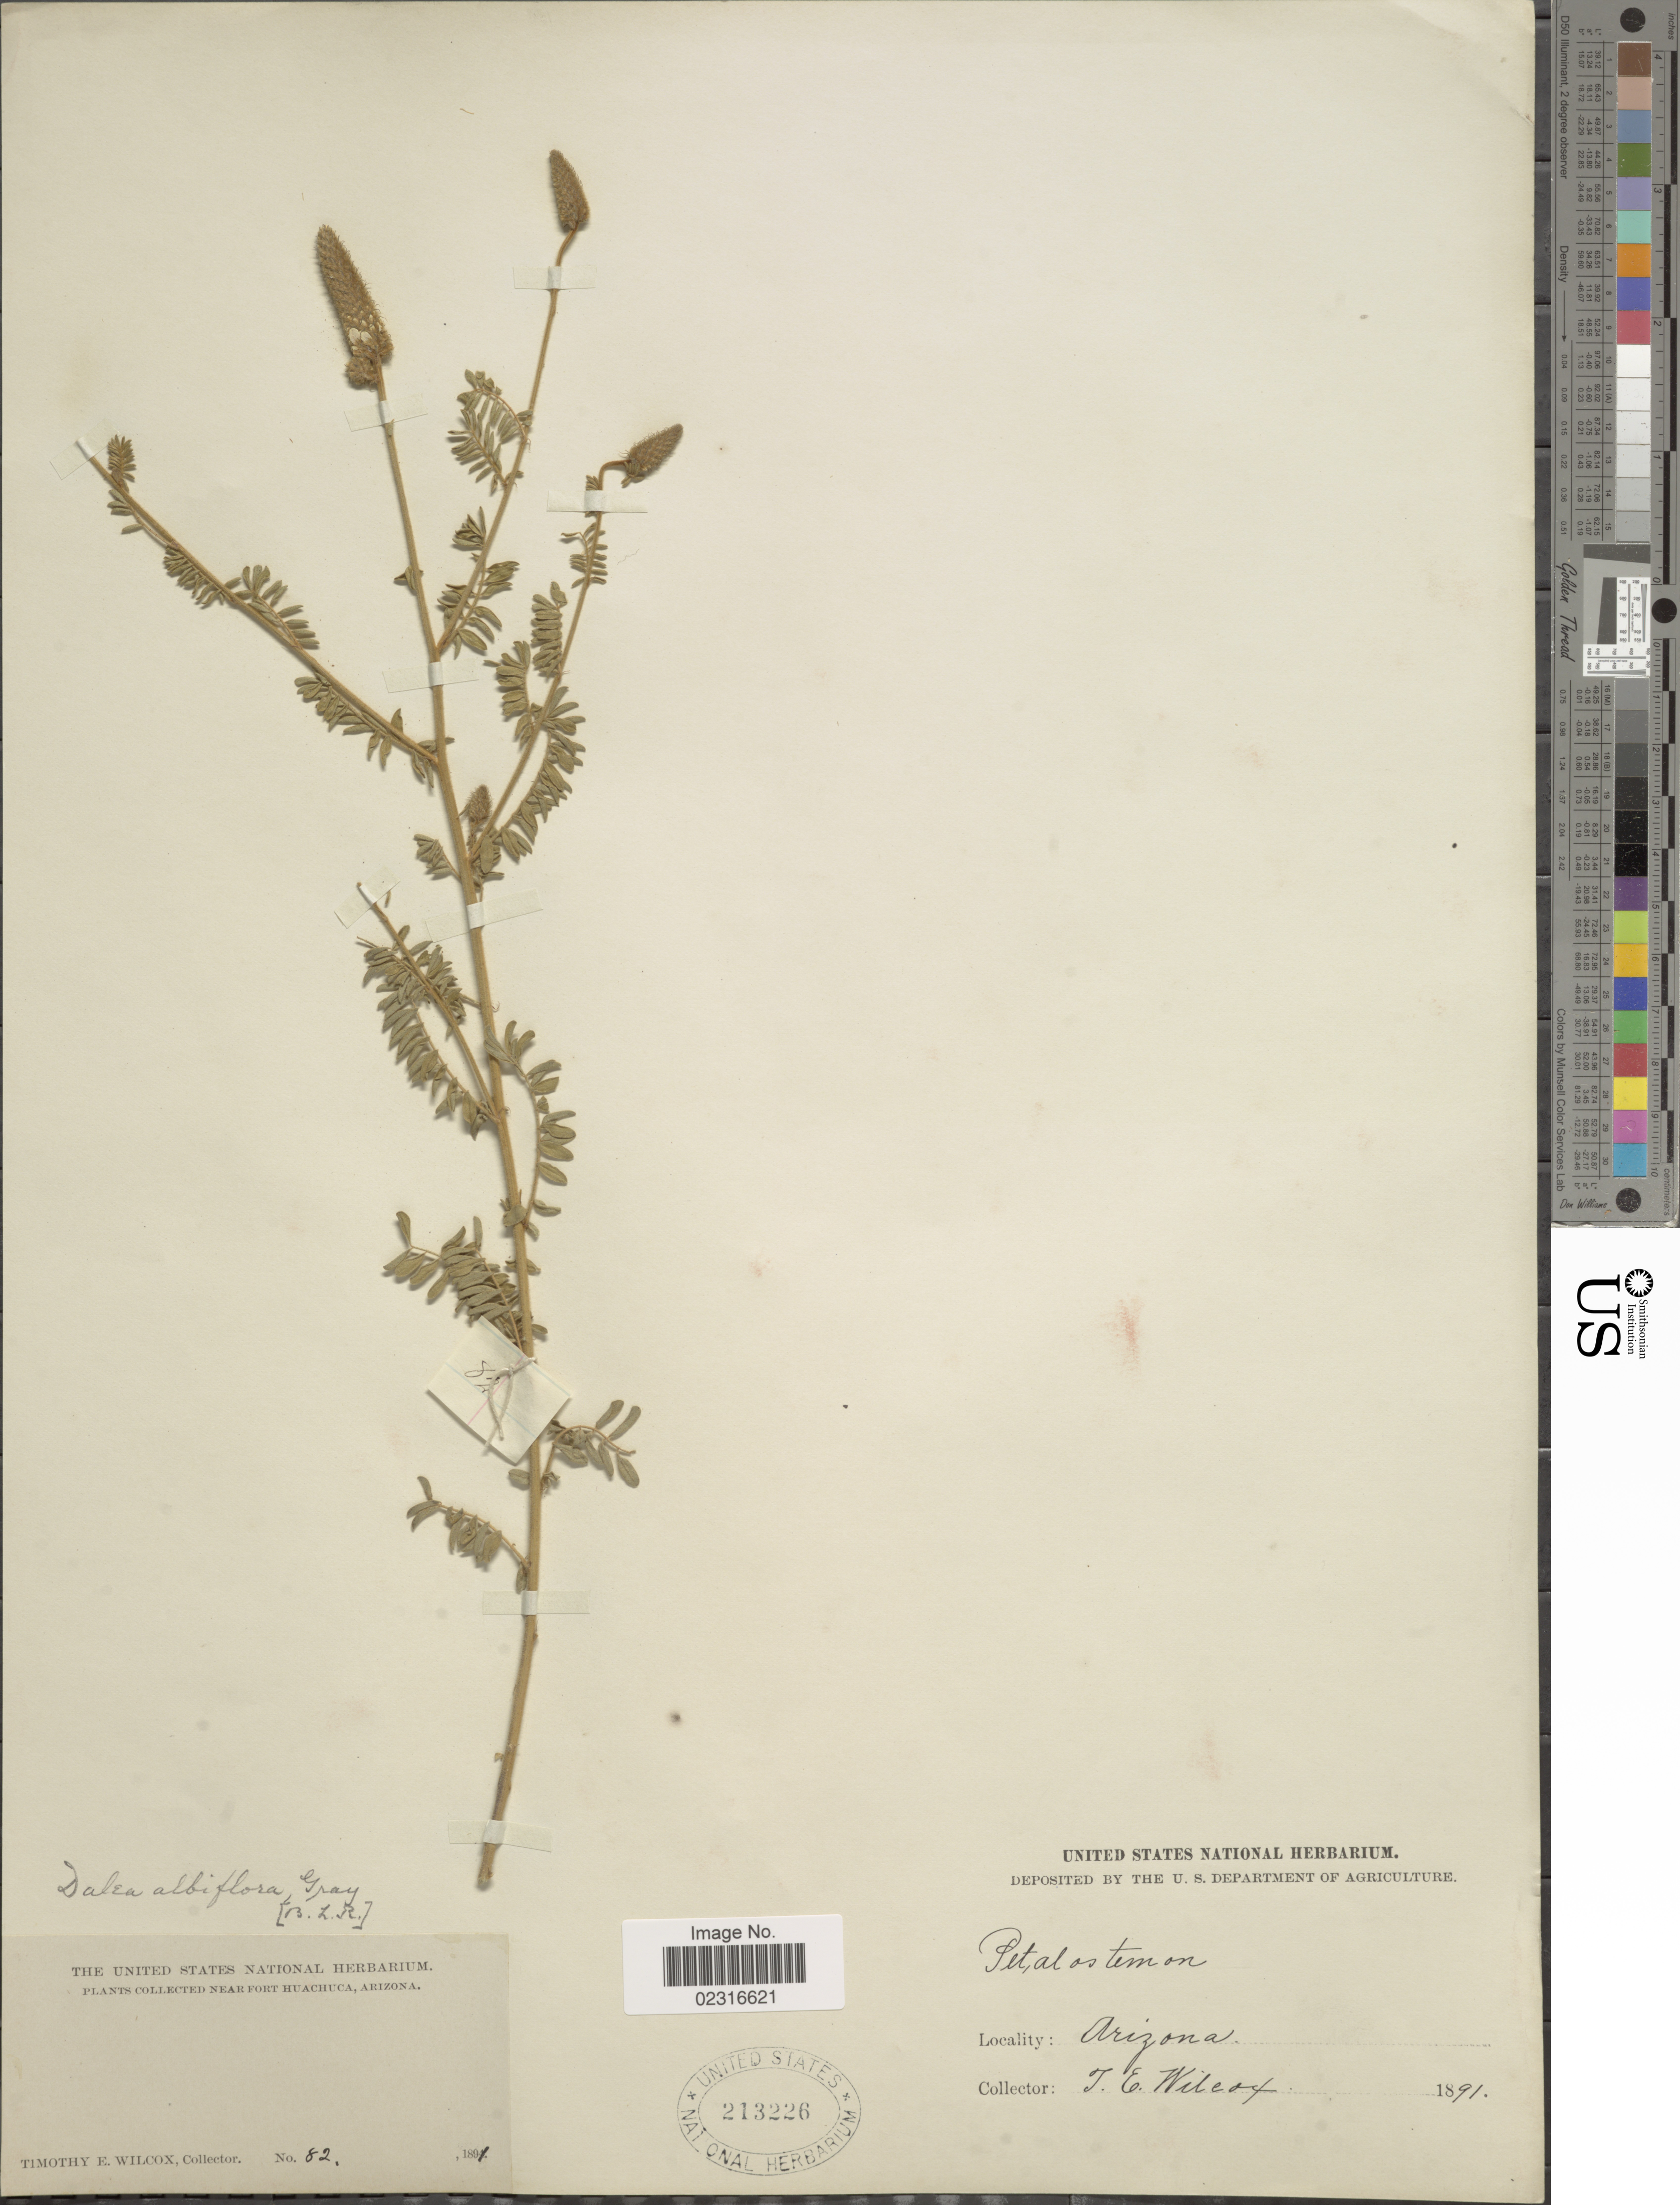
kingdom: Plantae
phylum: Tracheophyta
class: Magnoliopsida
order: Fabales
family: Fabaceae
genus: Dalea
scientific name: Dalea albiflora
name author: A. Gray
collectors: T. E. Wilcox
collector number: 82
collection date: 1891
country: United States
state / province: Arizona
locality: Near Port Huachuca.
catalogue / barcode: US 213226